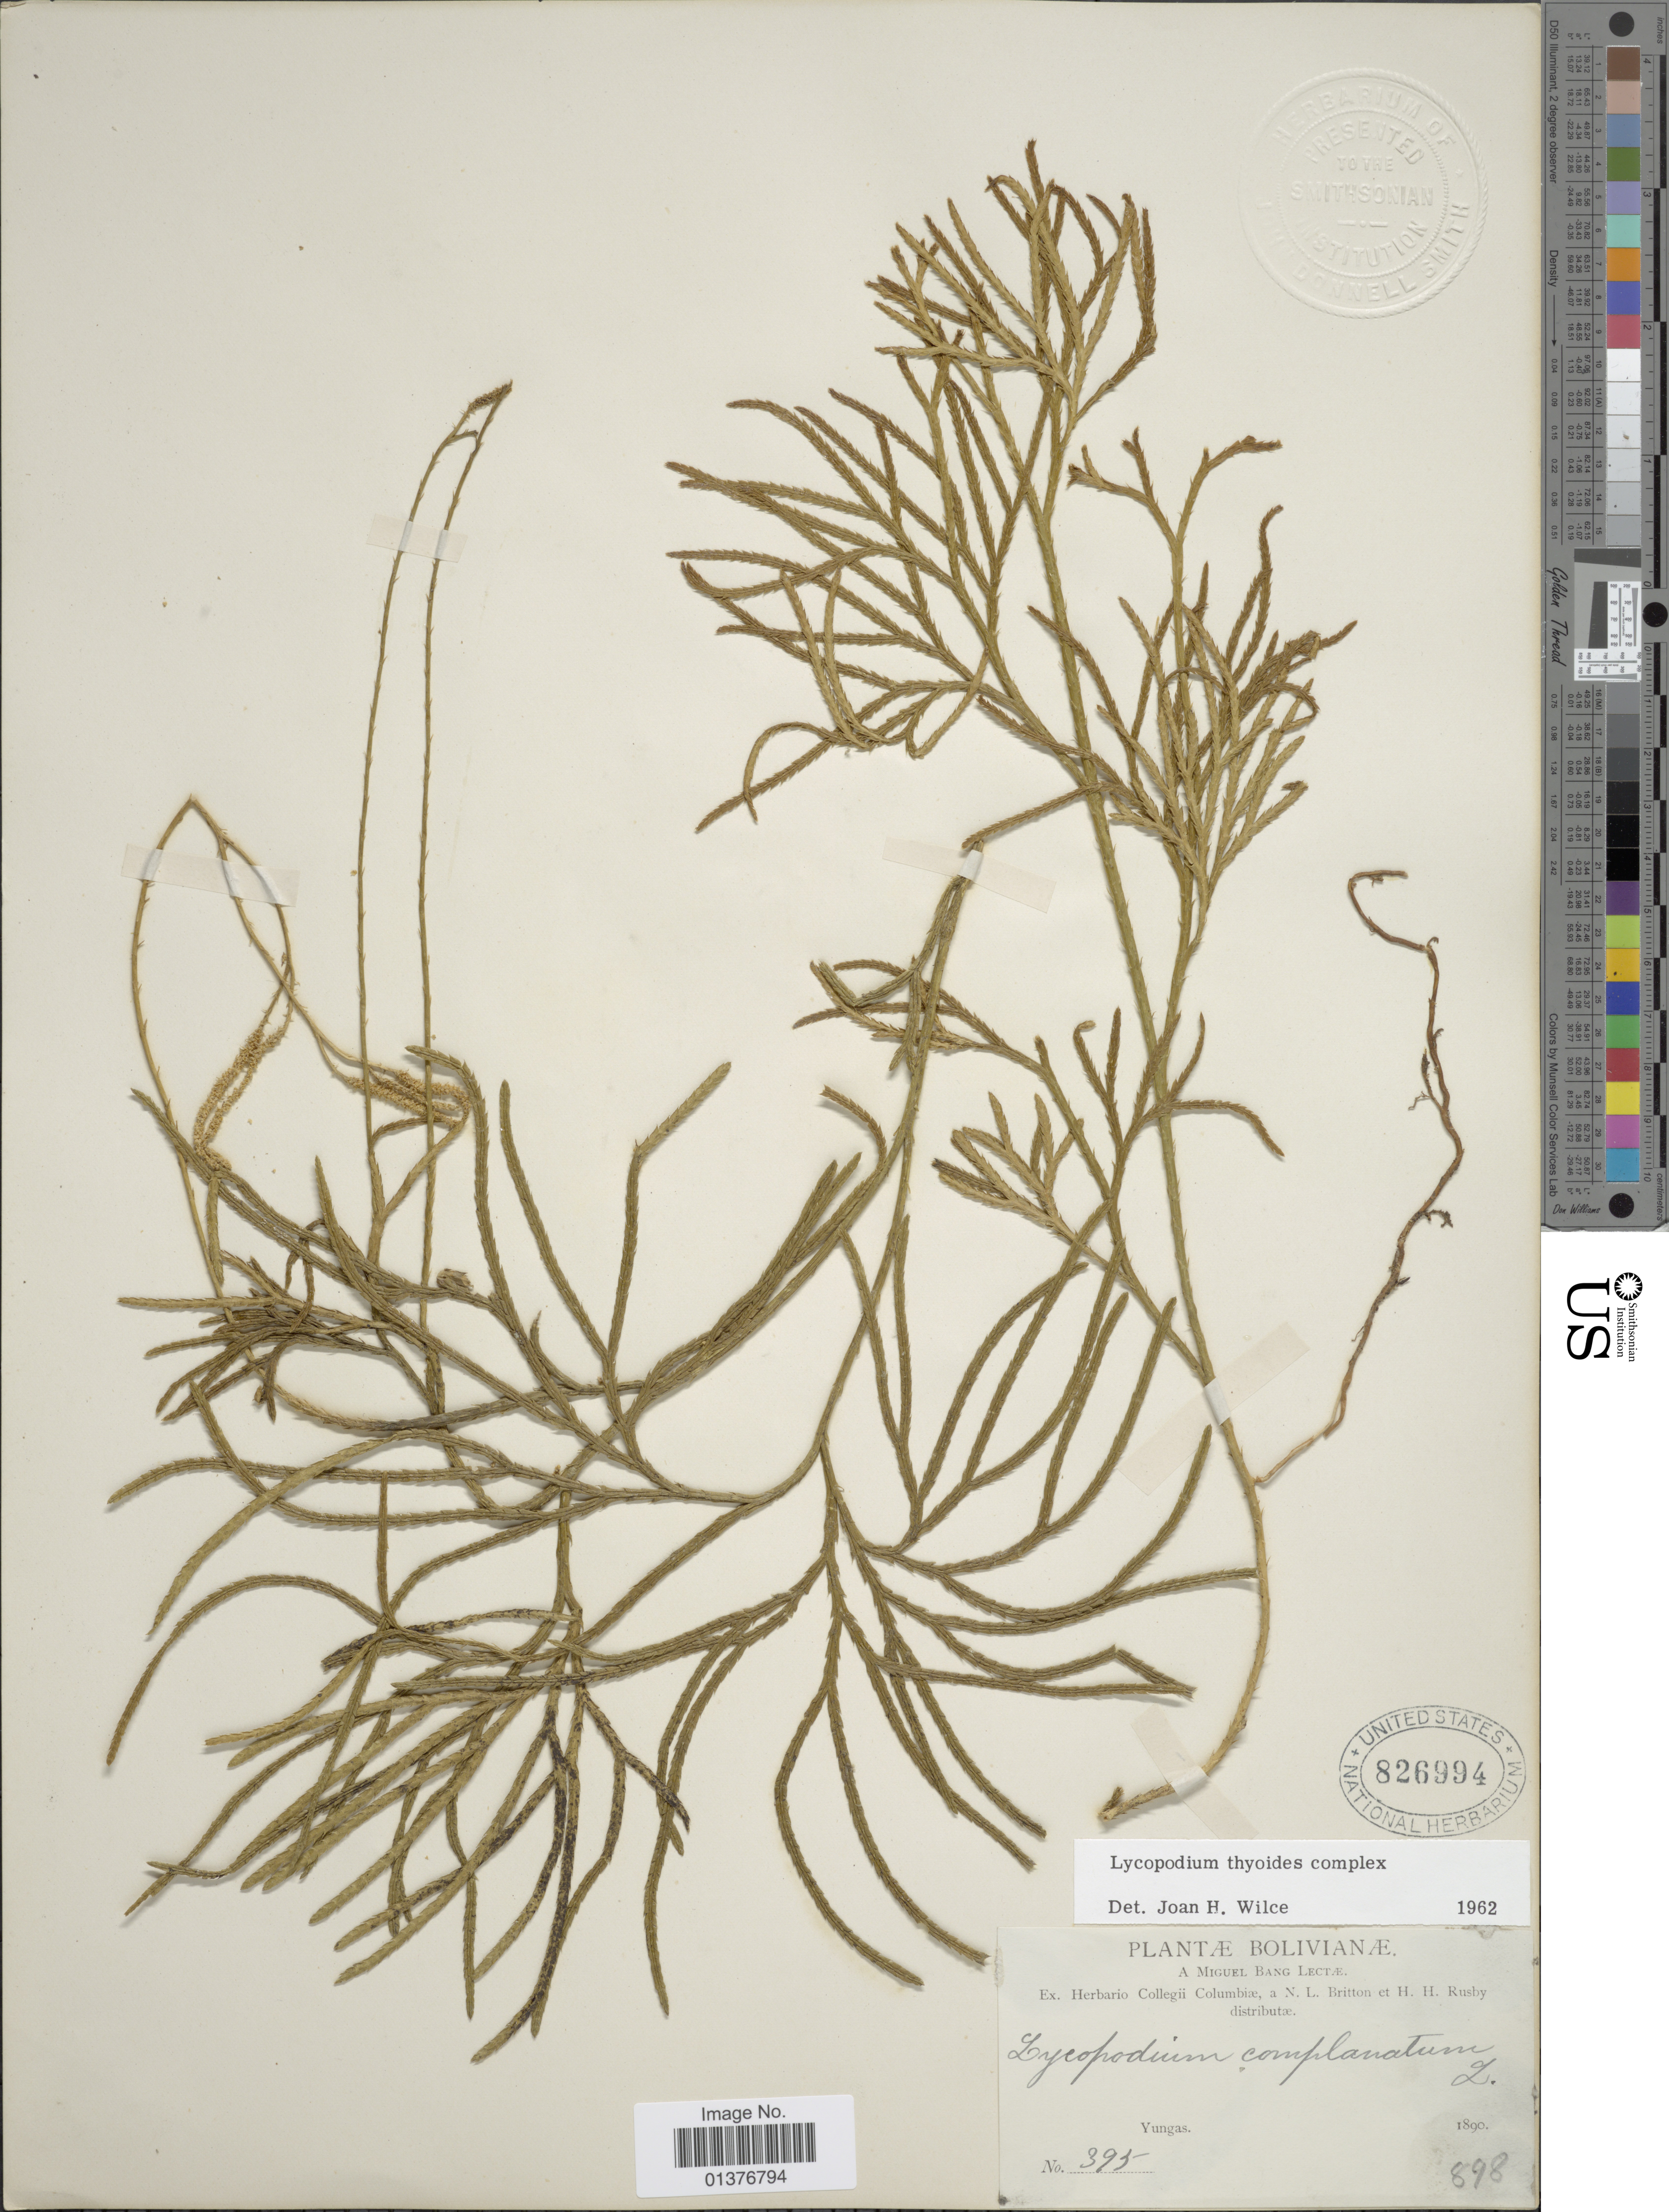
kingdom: Plantae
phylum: Tracheophyta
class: Lycopodiopsida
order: Lycopodiales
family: Lycopodiaceae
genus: Diphasiastrum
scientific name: Diphasiastrum thyoides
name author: (Humb. & Bonpl. ex Willd.) Holub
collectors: M. Bang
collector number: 395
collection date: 1890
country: Bolivia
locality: Yungas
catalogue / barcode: US 826994